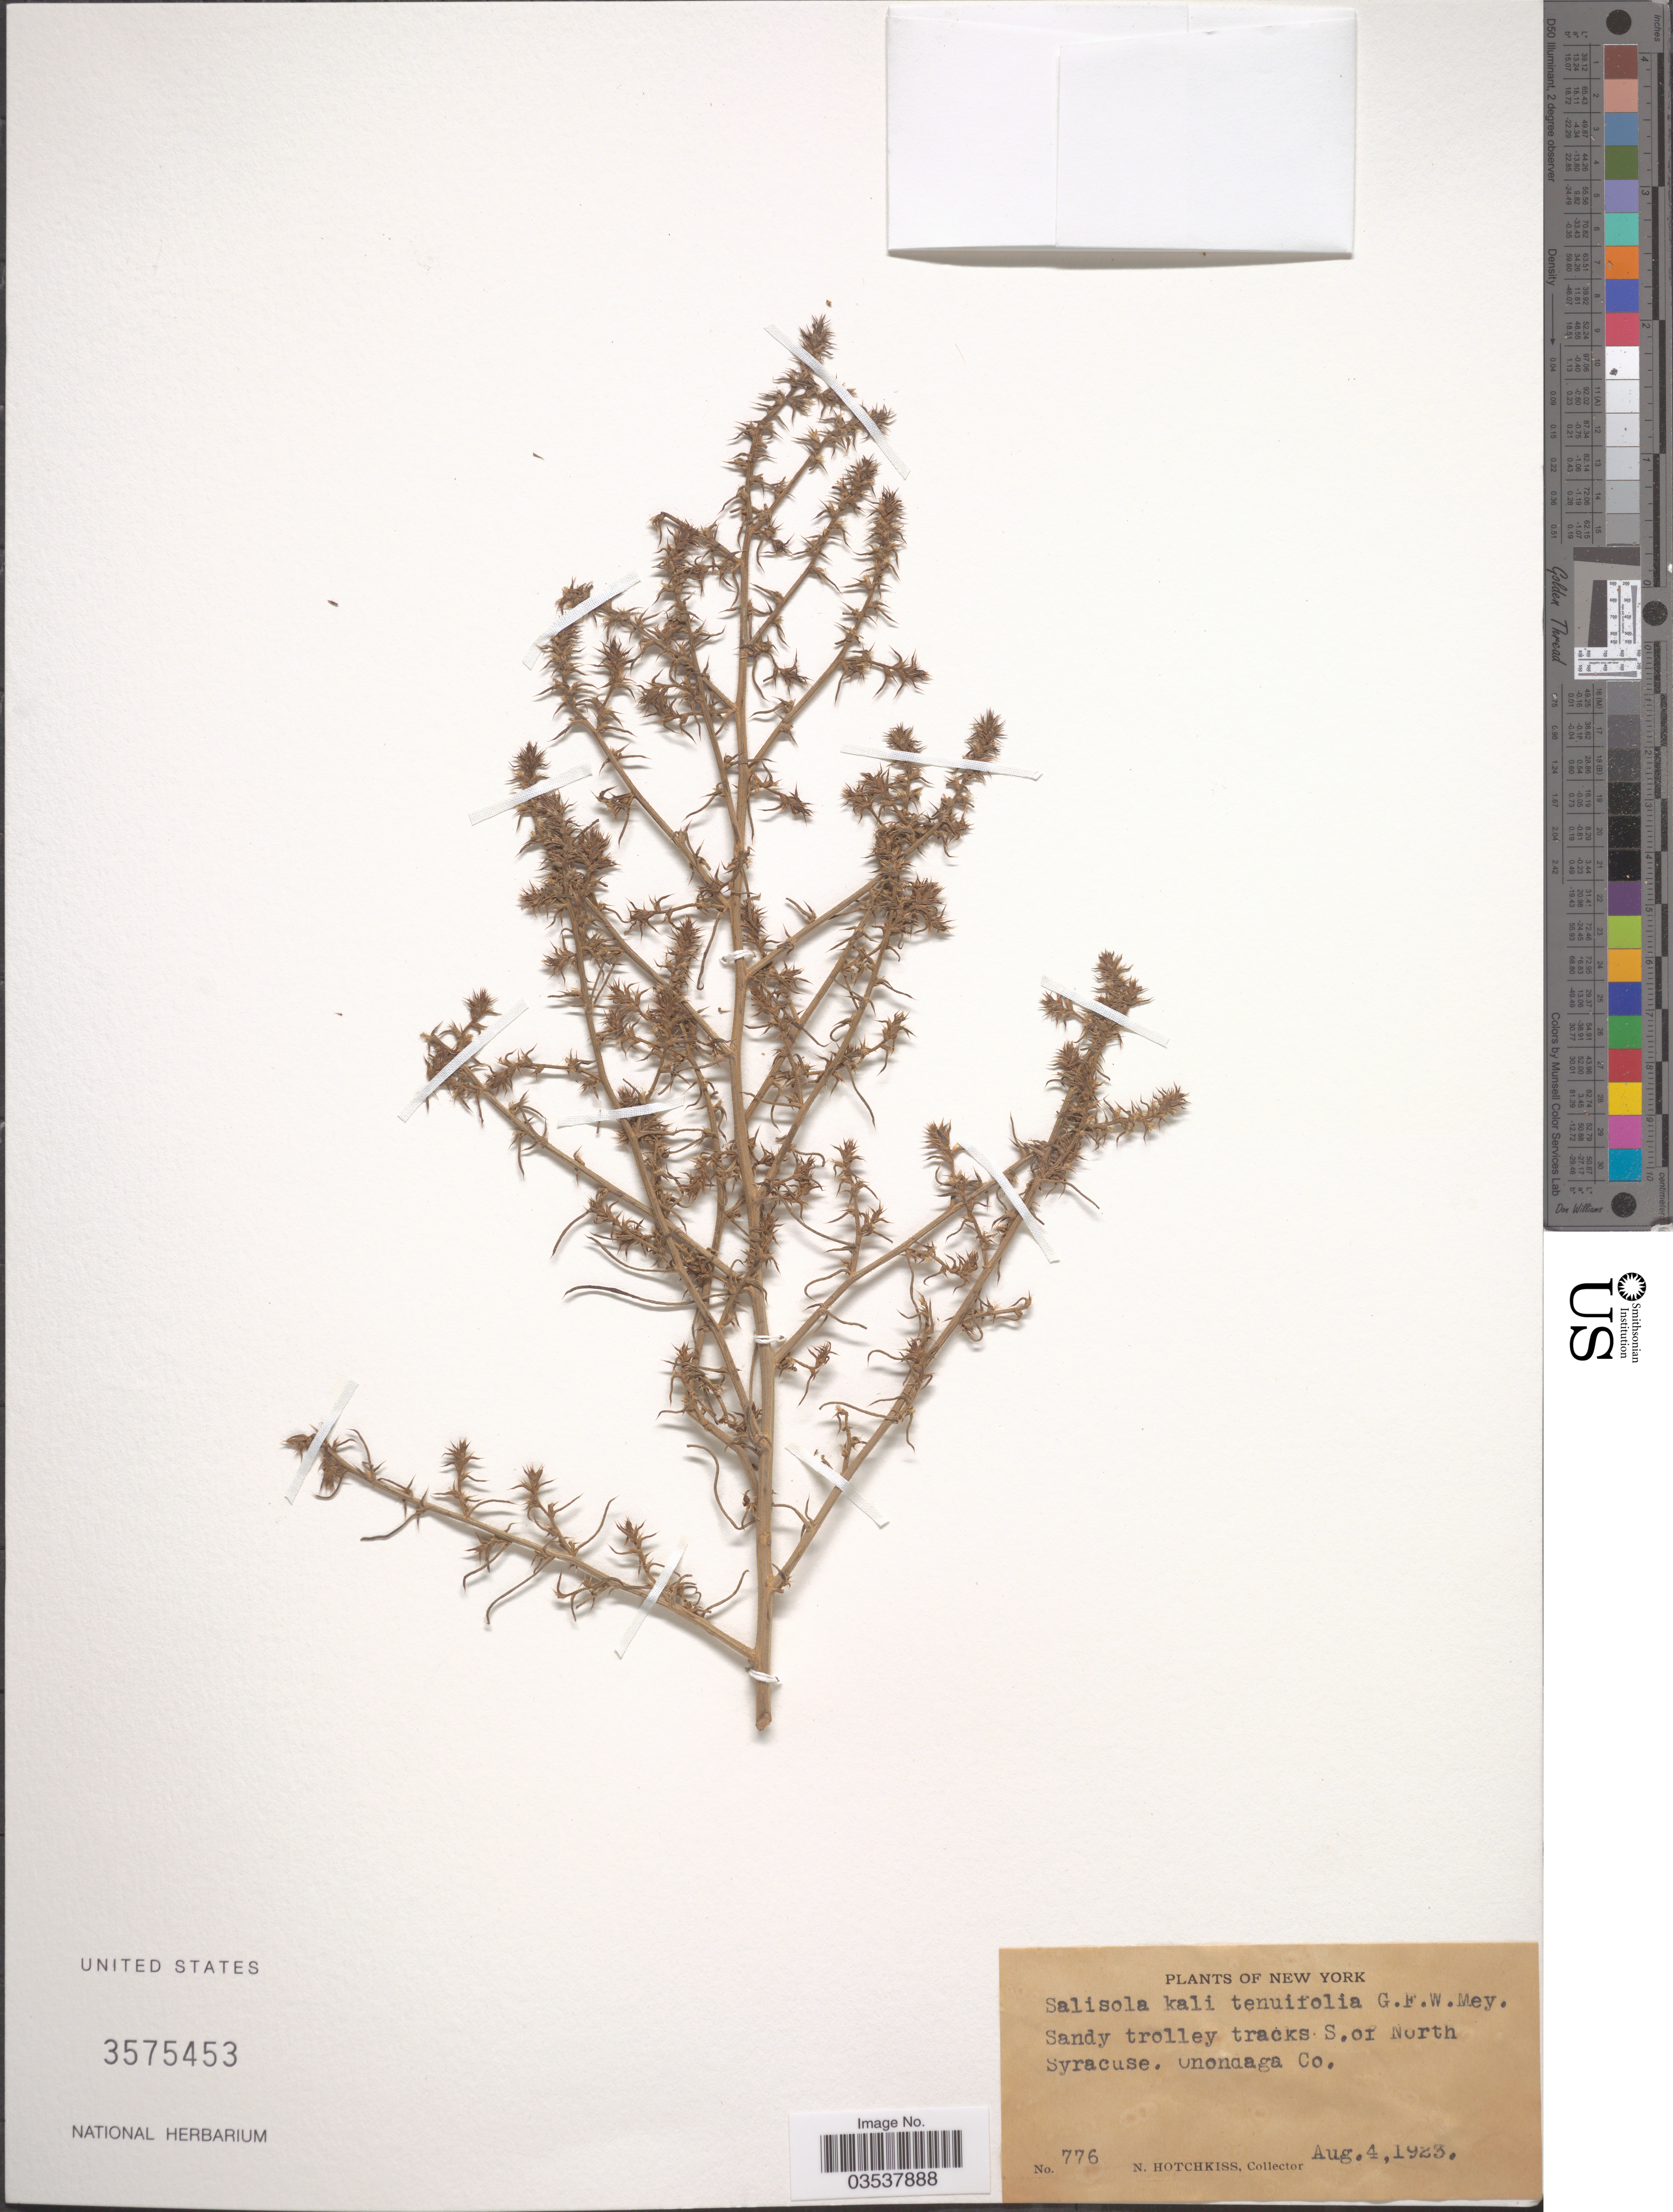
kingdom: Plantae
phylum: Tracheophyta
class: Magnoliopsida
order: Caryophyllales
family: Amaranthaceae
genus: Salsola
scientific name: Salsola tragus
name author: L.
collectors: N. Hotchkiss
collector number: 776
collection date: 1923-08-04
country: United States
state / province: New York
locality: Tracks S. of North Syracuse. Onondaga Co.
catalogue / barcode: US 3575453